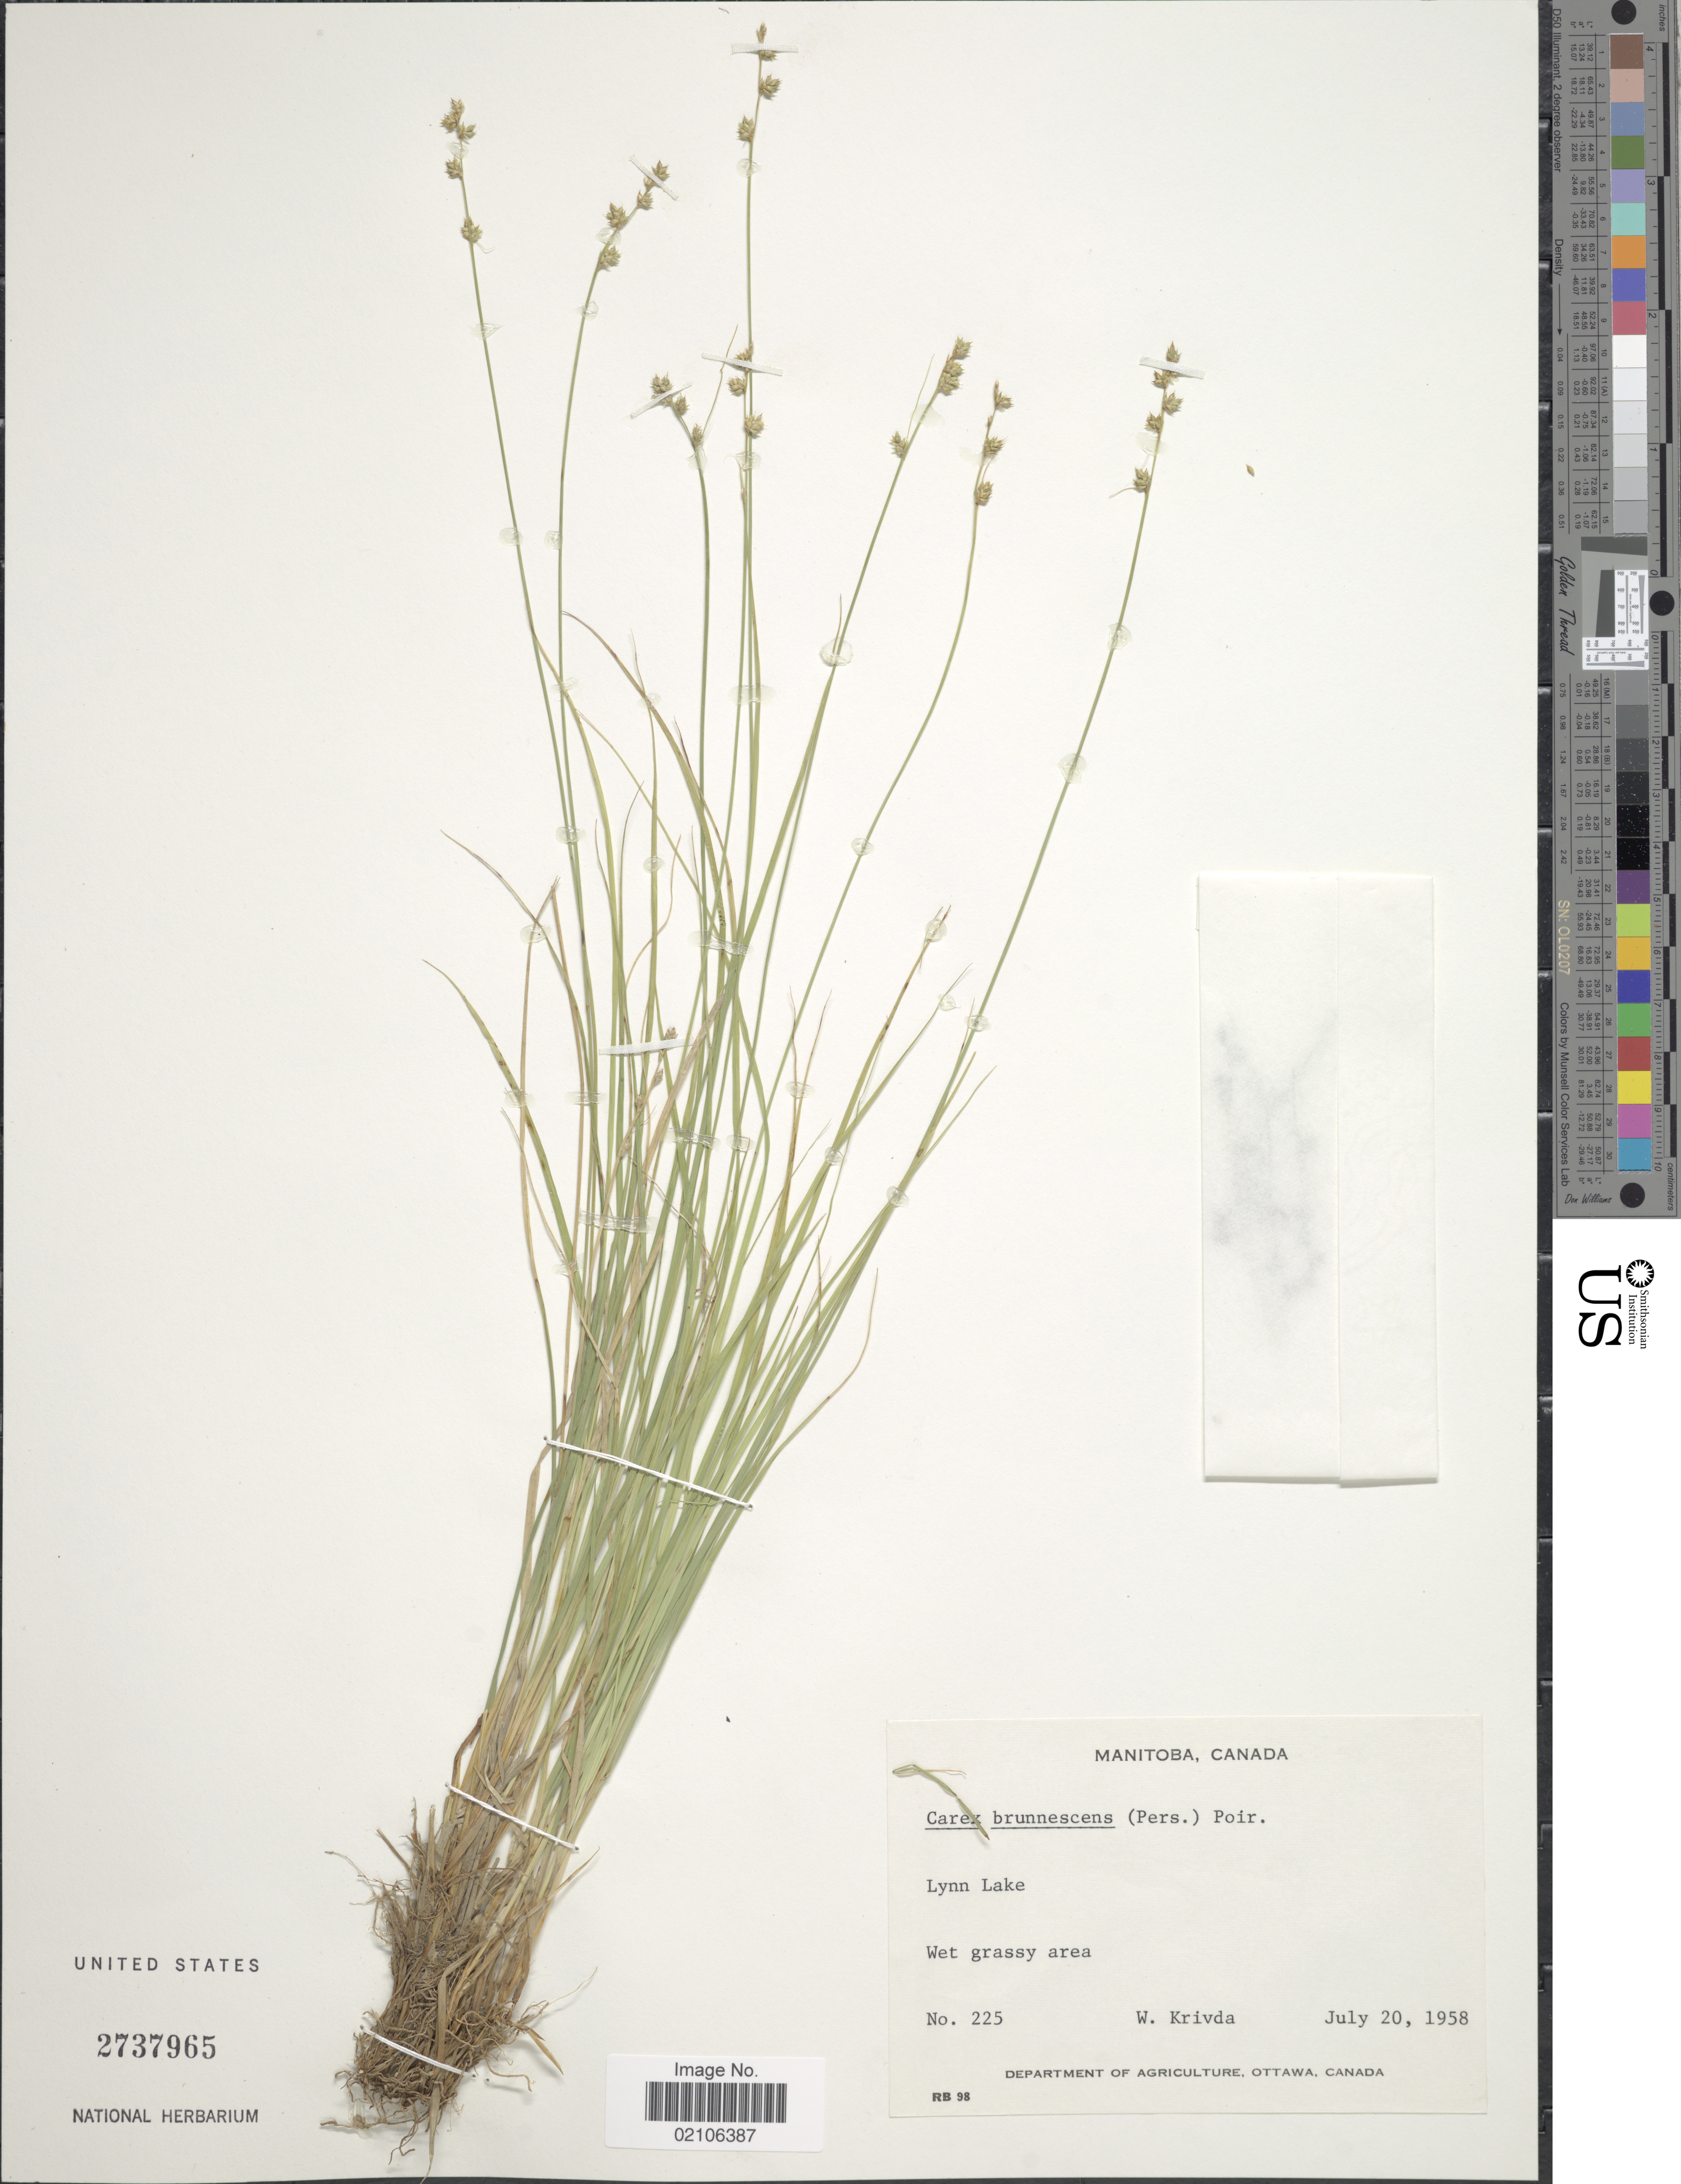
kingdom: Plantae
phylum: Tracheophyta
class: Liliopsida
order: Poales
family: Cyperaceae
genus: Carex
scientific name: Carex brunnescens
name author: (Pers.) Poir.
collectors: W. Krivda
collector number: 225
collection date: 1958-07-20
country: Canada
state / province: Manitoba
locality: Lynn Lake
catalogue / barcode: US 2737965